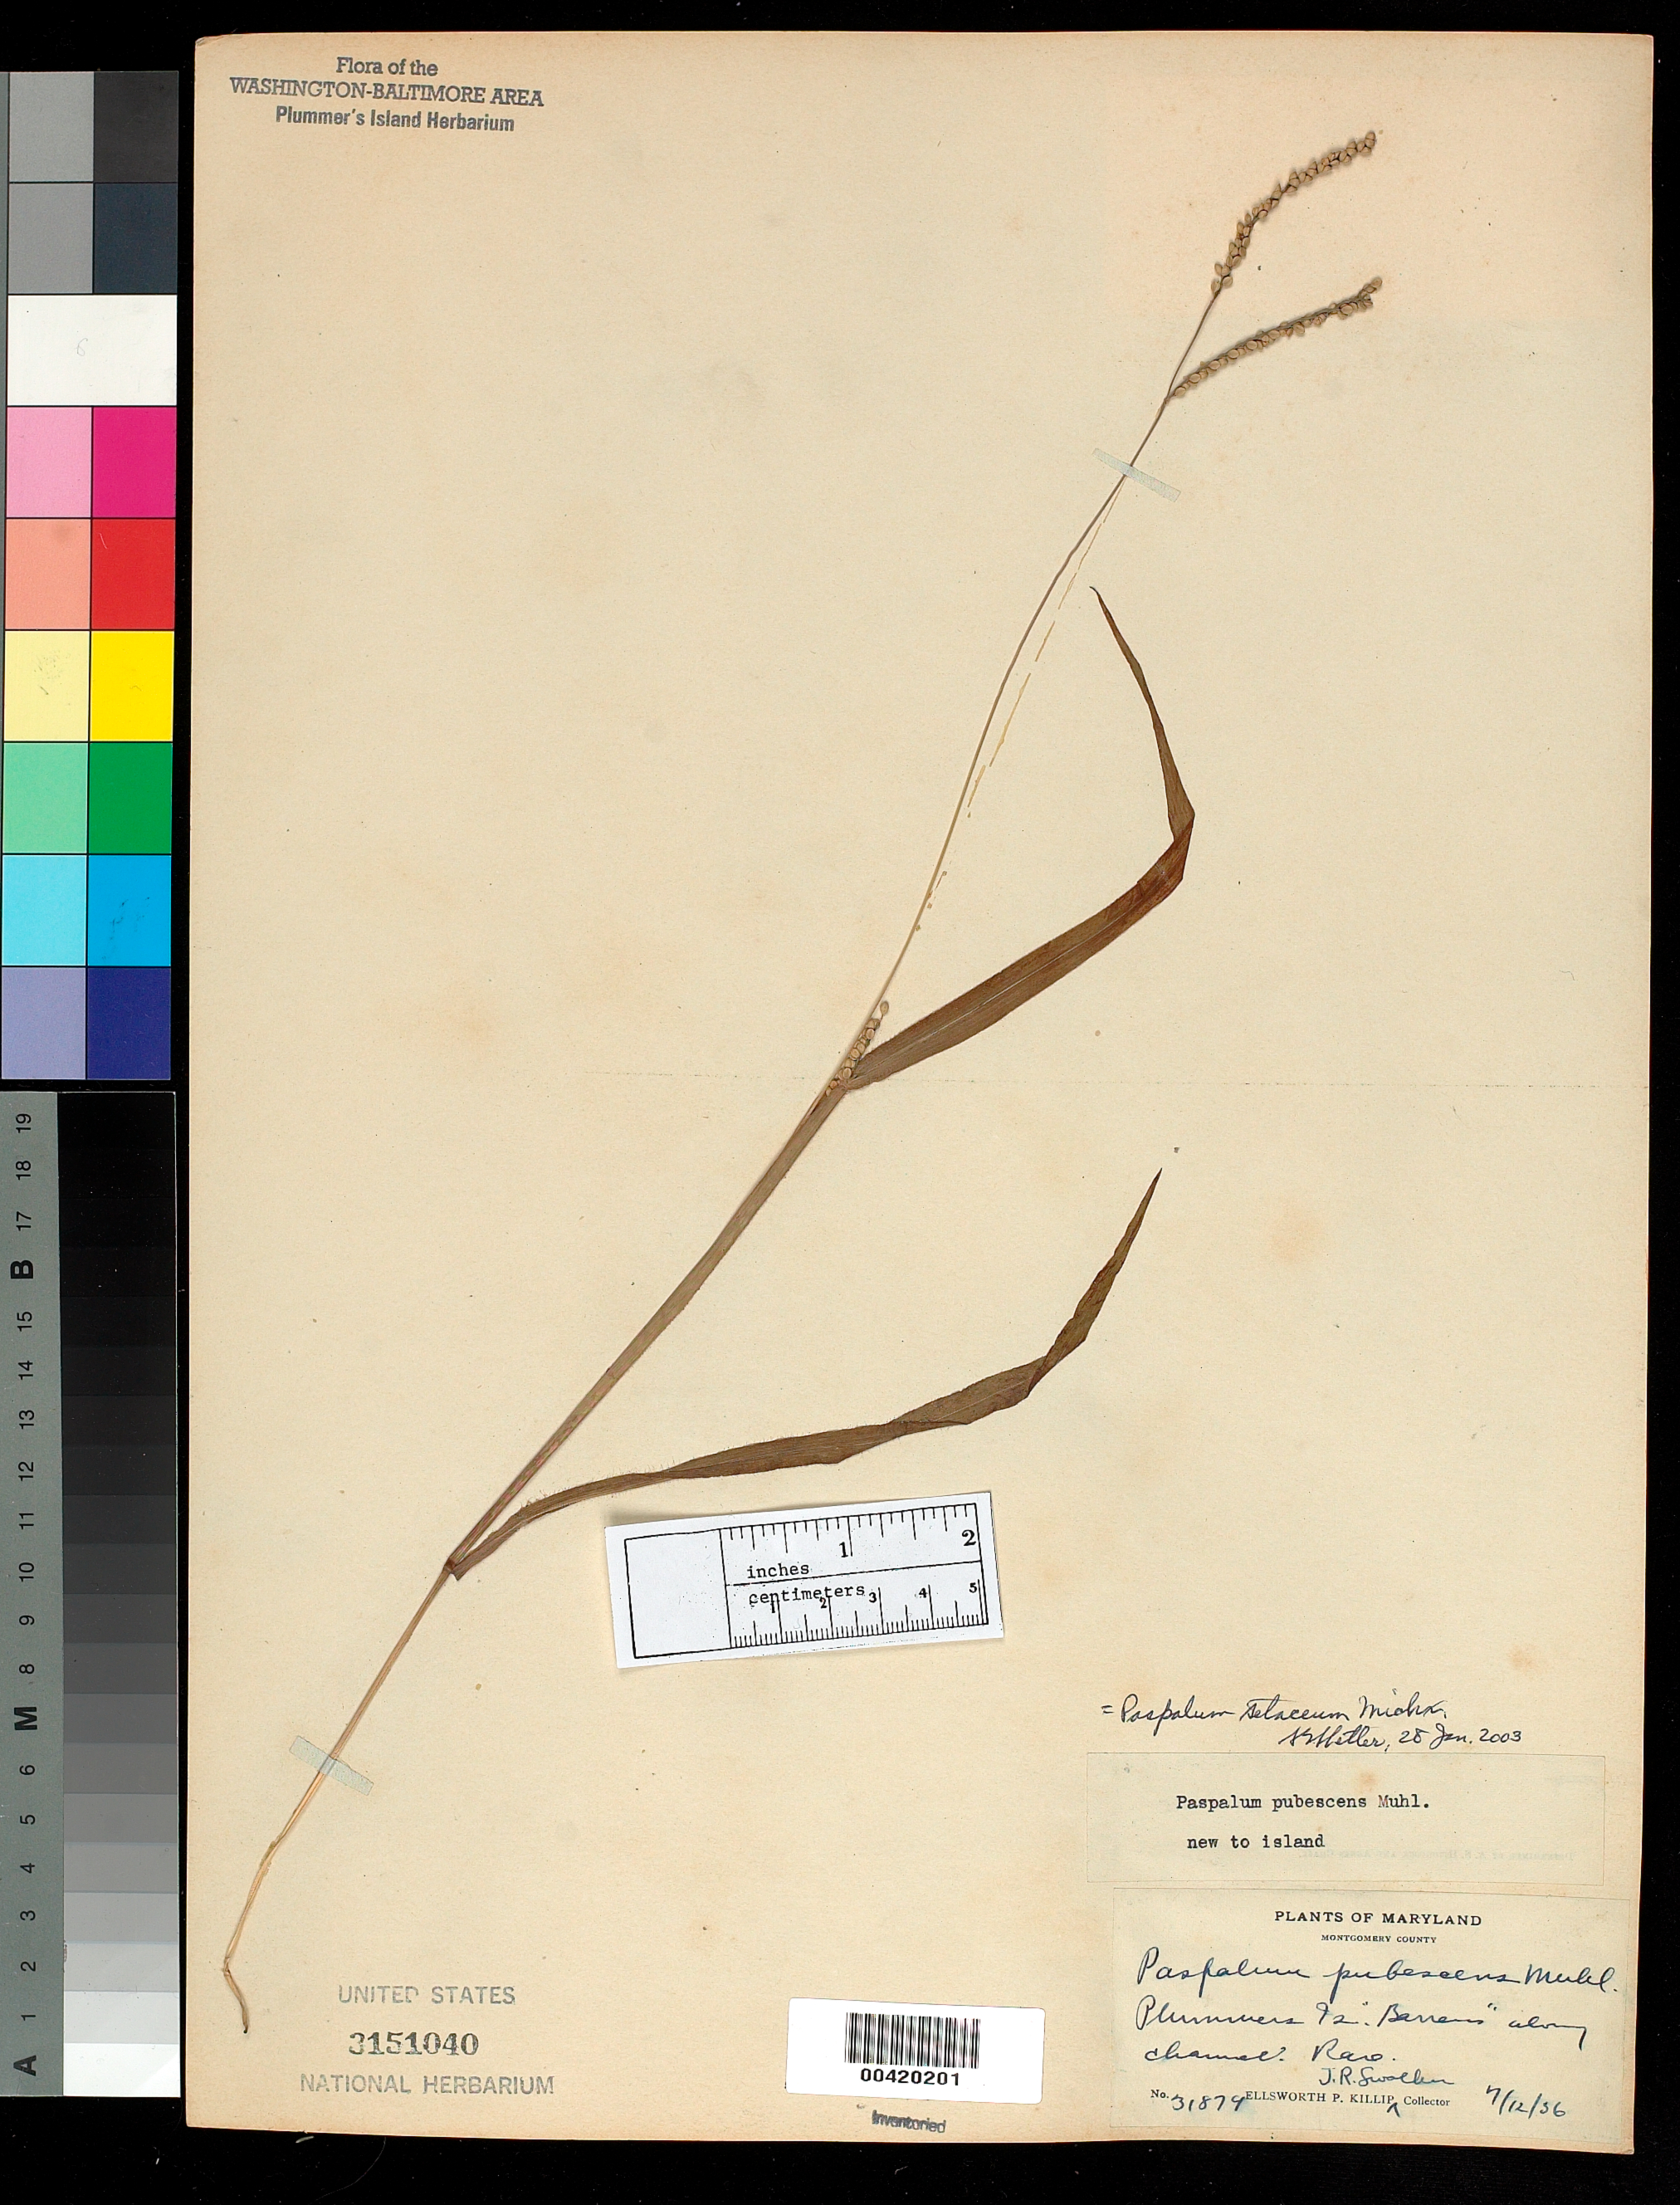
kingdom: Plantae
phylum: Tracheophyta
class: Liliopsida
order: Poales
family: Poaceae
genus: Paspalum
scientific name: Paspalum setaceum var. muhlenbergii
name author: (Nash) D.J. Banks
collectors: E. P. Killip & J. R. Swallen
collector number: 31879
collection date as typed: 12 Jul 1936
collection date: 1936-07-12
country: United States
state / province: Maryland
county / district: Montgomery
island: Plummers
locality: Plummer's Island; "barrens" along Channel C. & O. Canal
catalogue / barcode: US 3151040